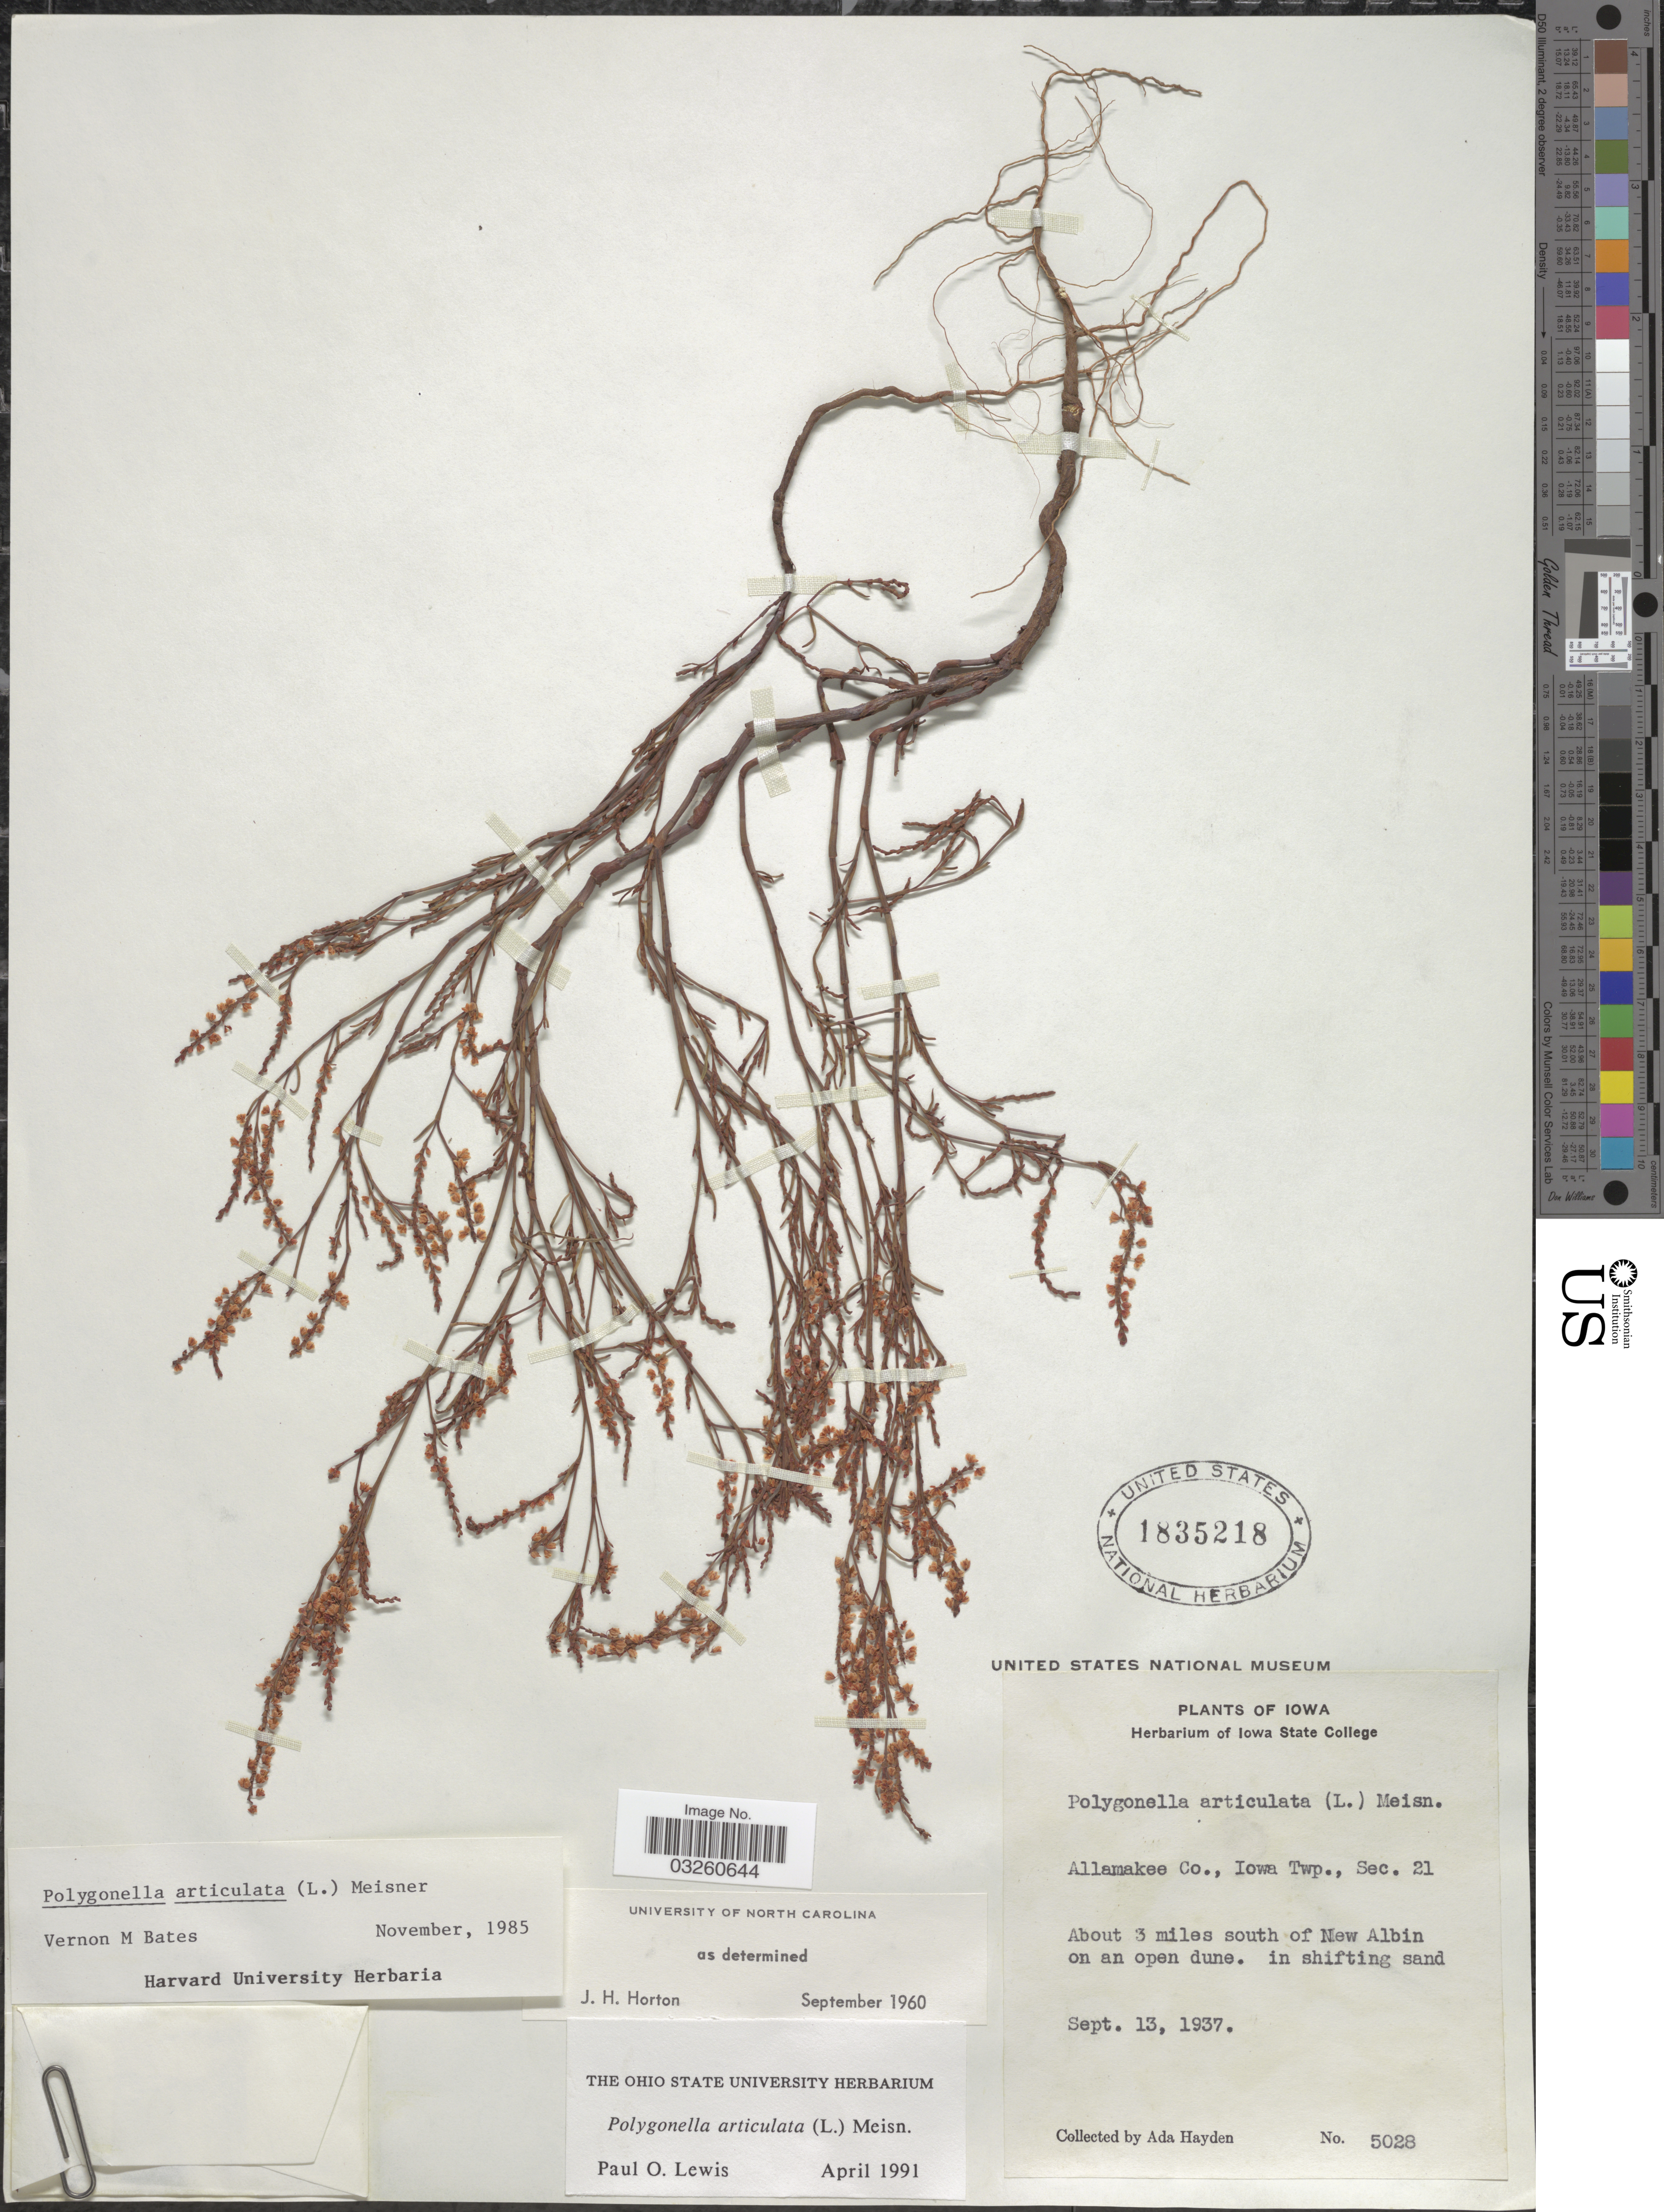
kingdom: Plantae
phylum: Tracheophyta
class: Magnoliopsida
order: Caryophyllales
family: Polygonaceae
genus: Polygonella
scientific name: Polygonella articulata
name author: (L.) Meisn.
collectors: Ada Hayden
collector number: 5028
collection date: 1937-09-13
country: United States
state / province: Iowa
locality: Allamakee Co., Iowa Twp., Sec. 21. About 3 miles south of New Albin on an open dune.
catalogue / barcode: US 1835218